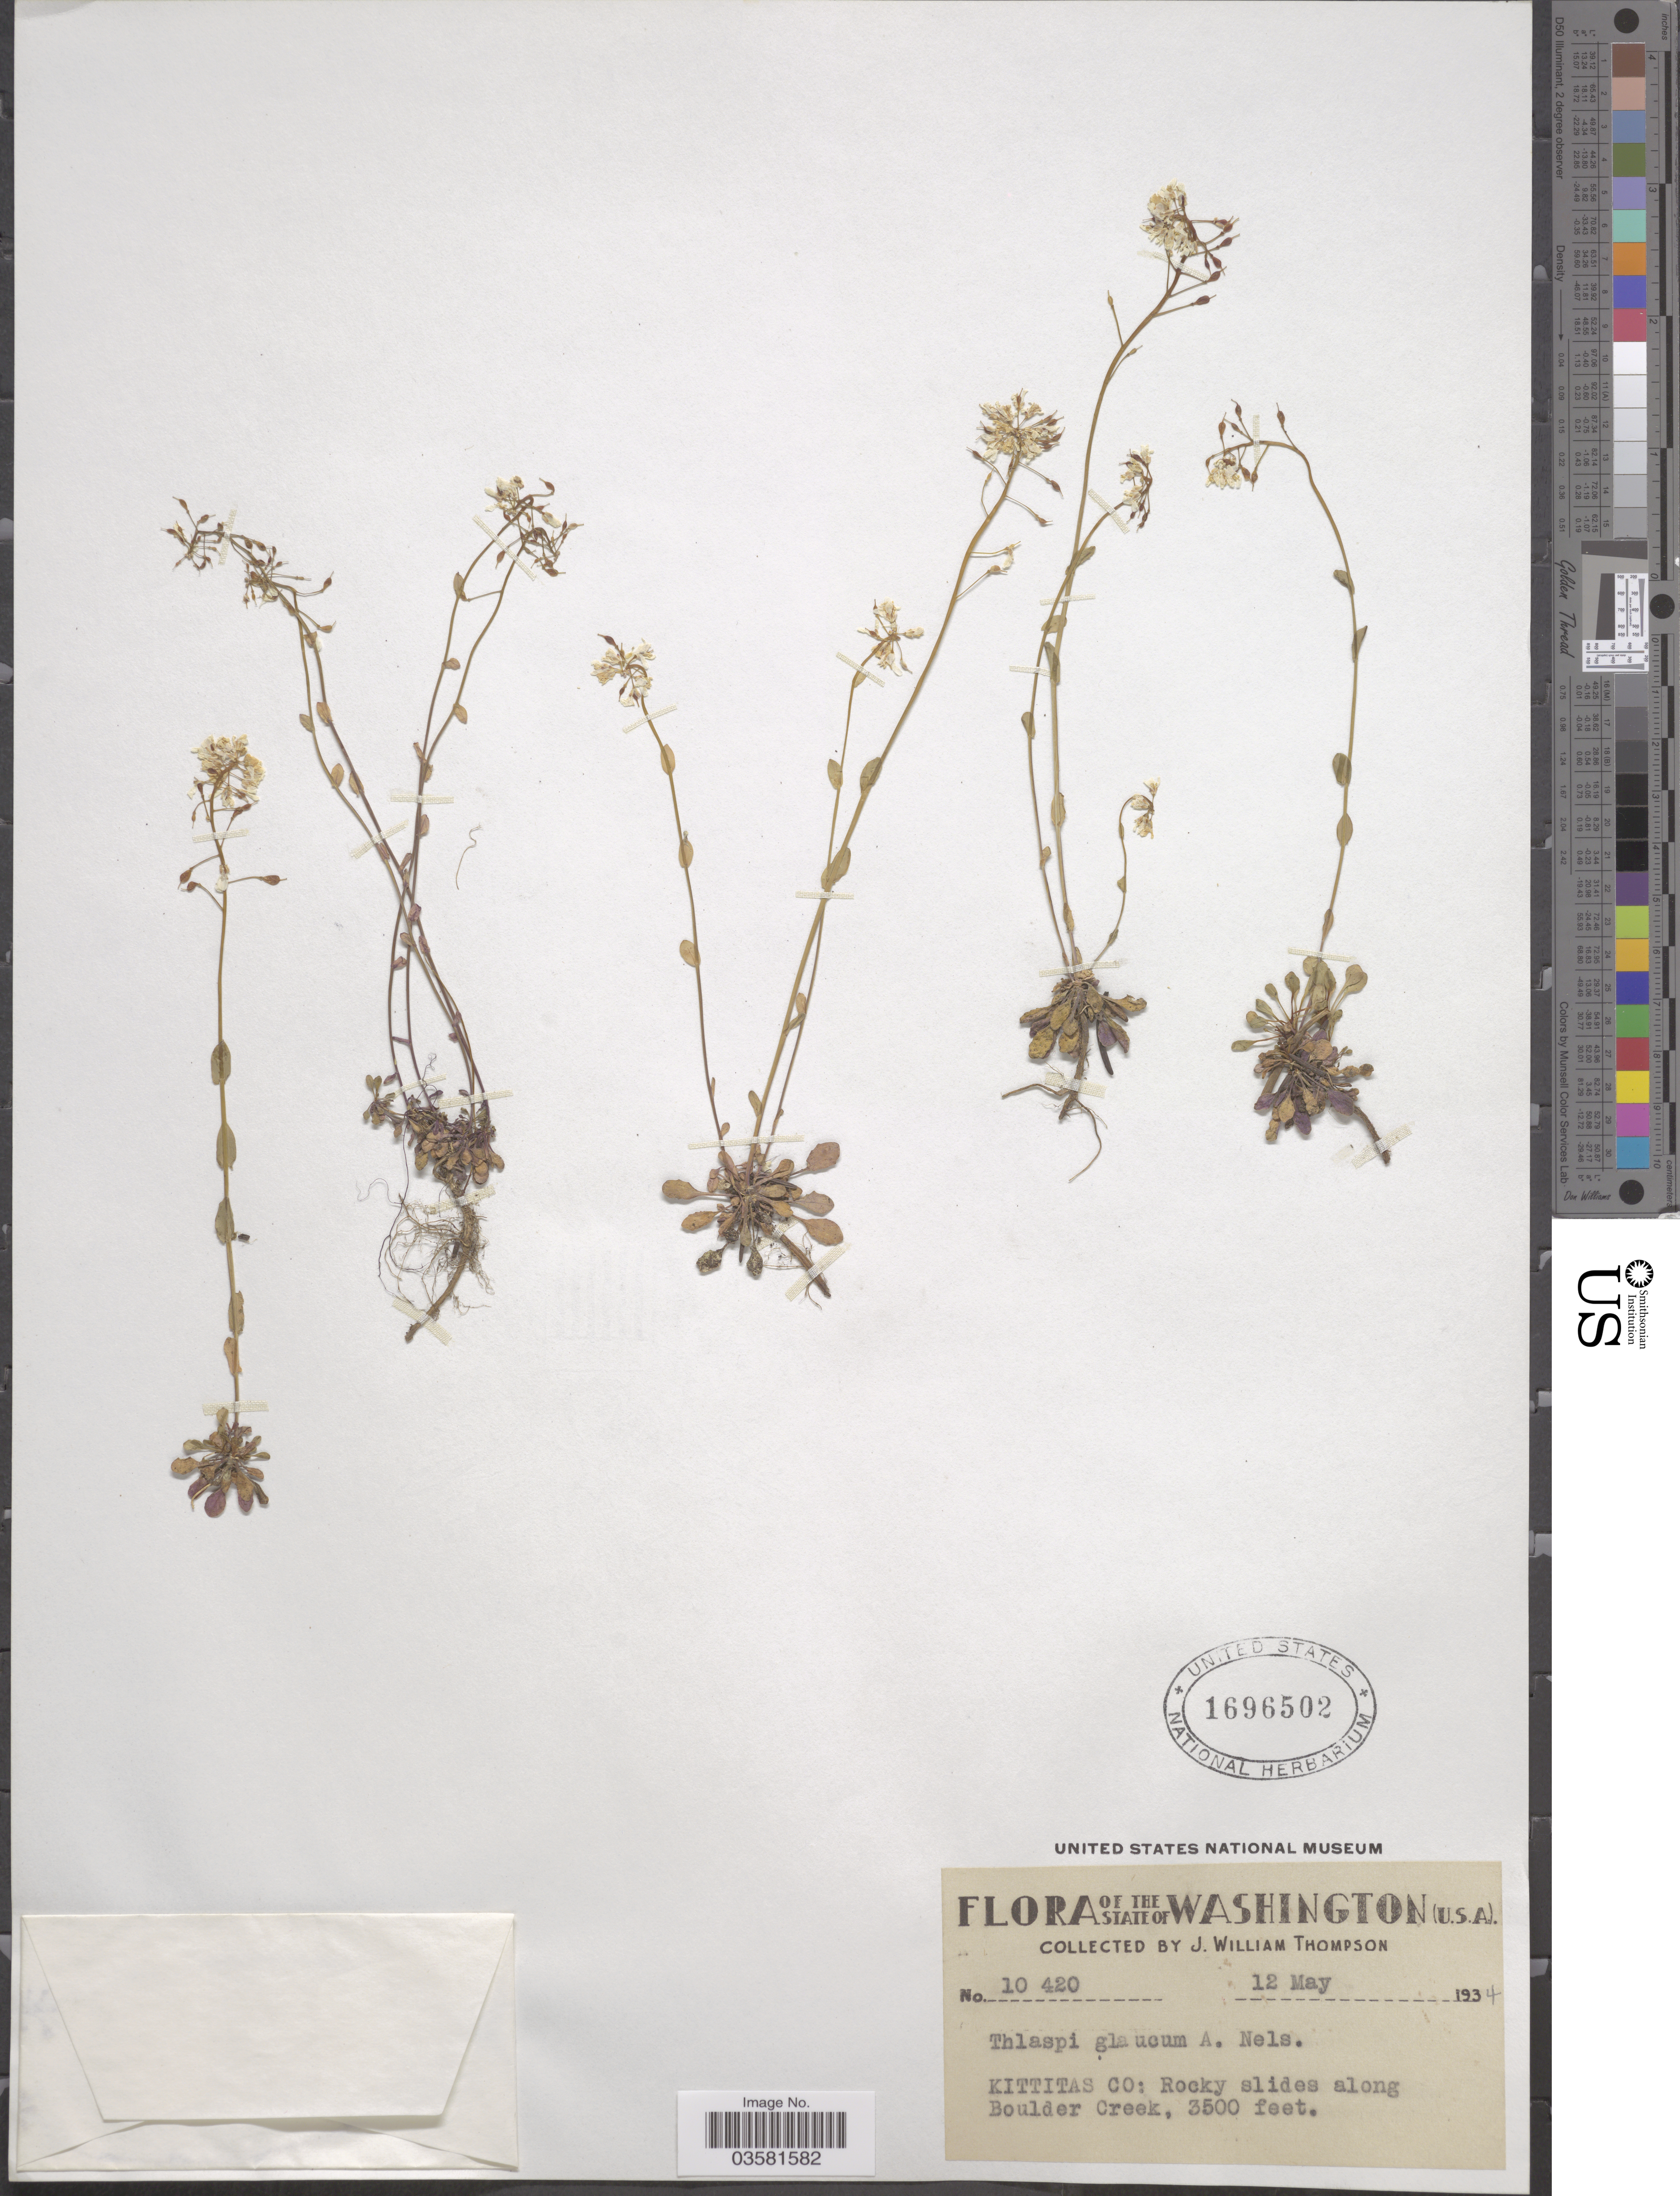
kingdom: Plantae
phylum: Tracheophyta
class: Magnoliopsida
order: Brassicales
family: Brassicaceae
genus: Thlaspi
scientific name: Thlaspi fendleri var. glaucum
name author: (A. Nelson) C.L. Hitchc.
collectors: J. W. Thompson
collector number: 10420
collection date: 1934-05-12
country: United States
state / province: Washington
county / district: Kittitas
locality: Kittitas Co: Rocky slides along Boulder Creek.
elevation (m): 1067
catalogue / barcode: US 1696502